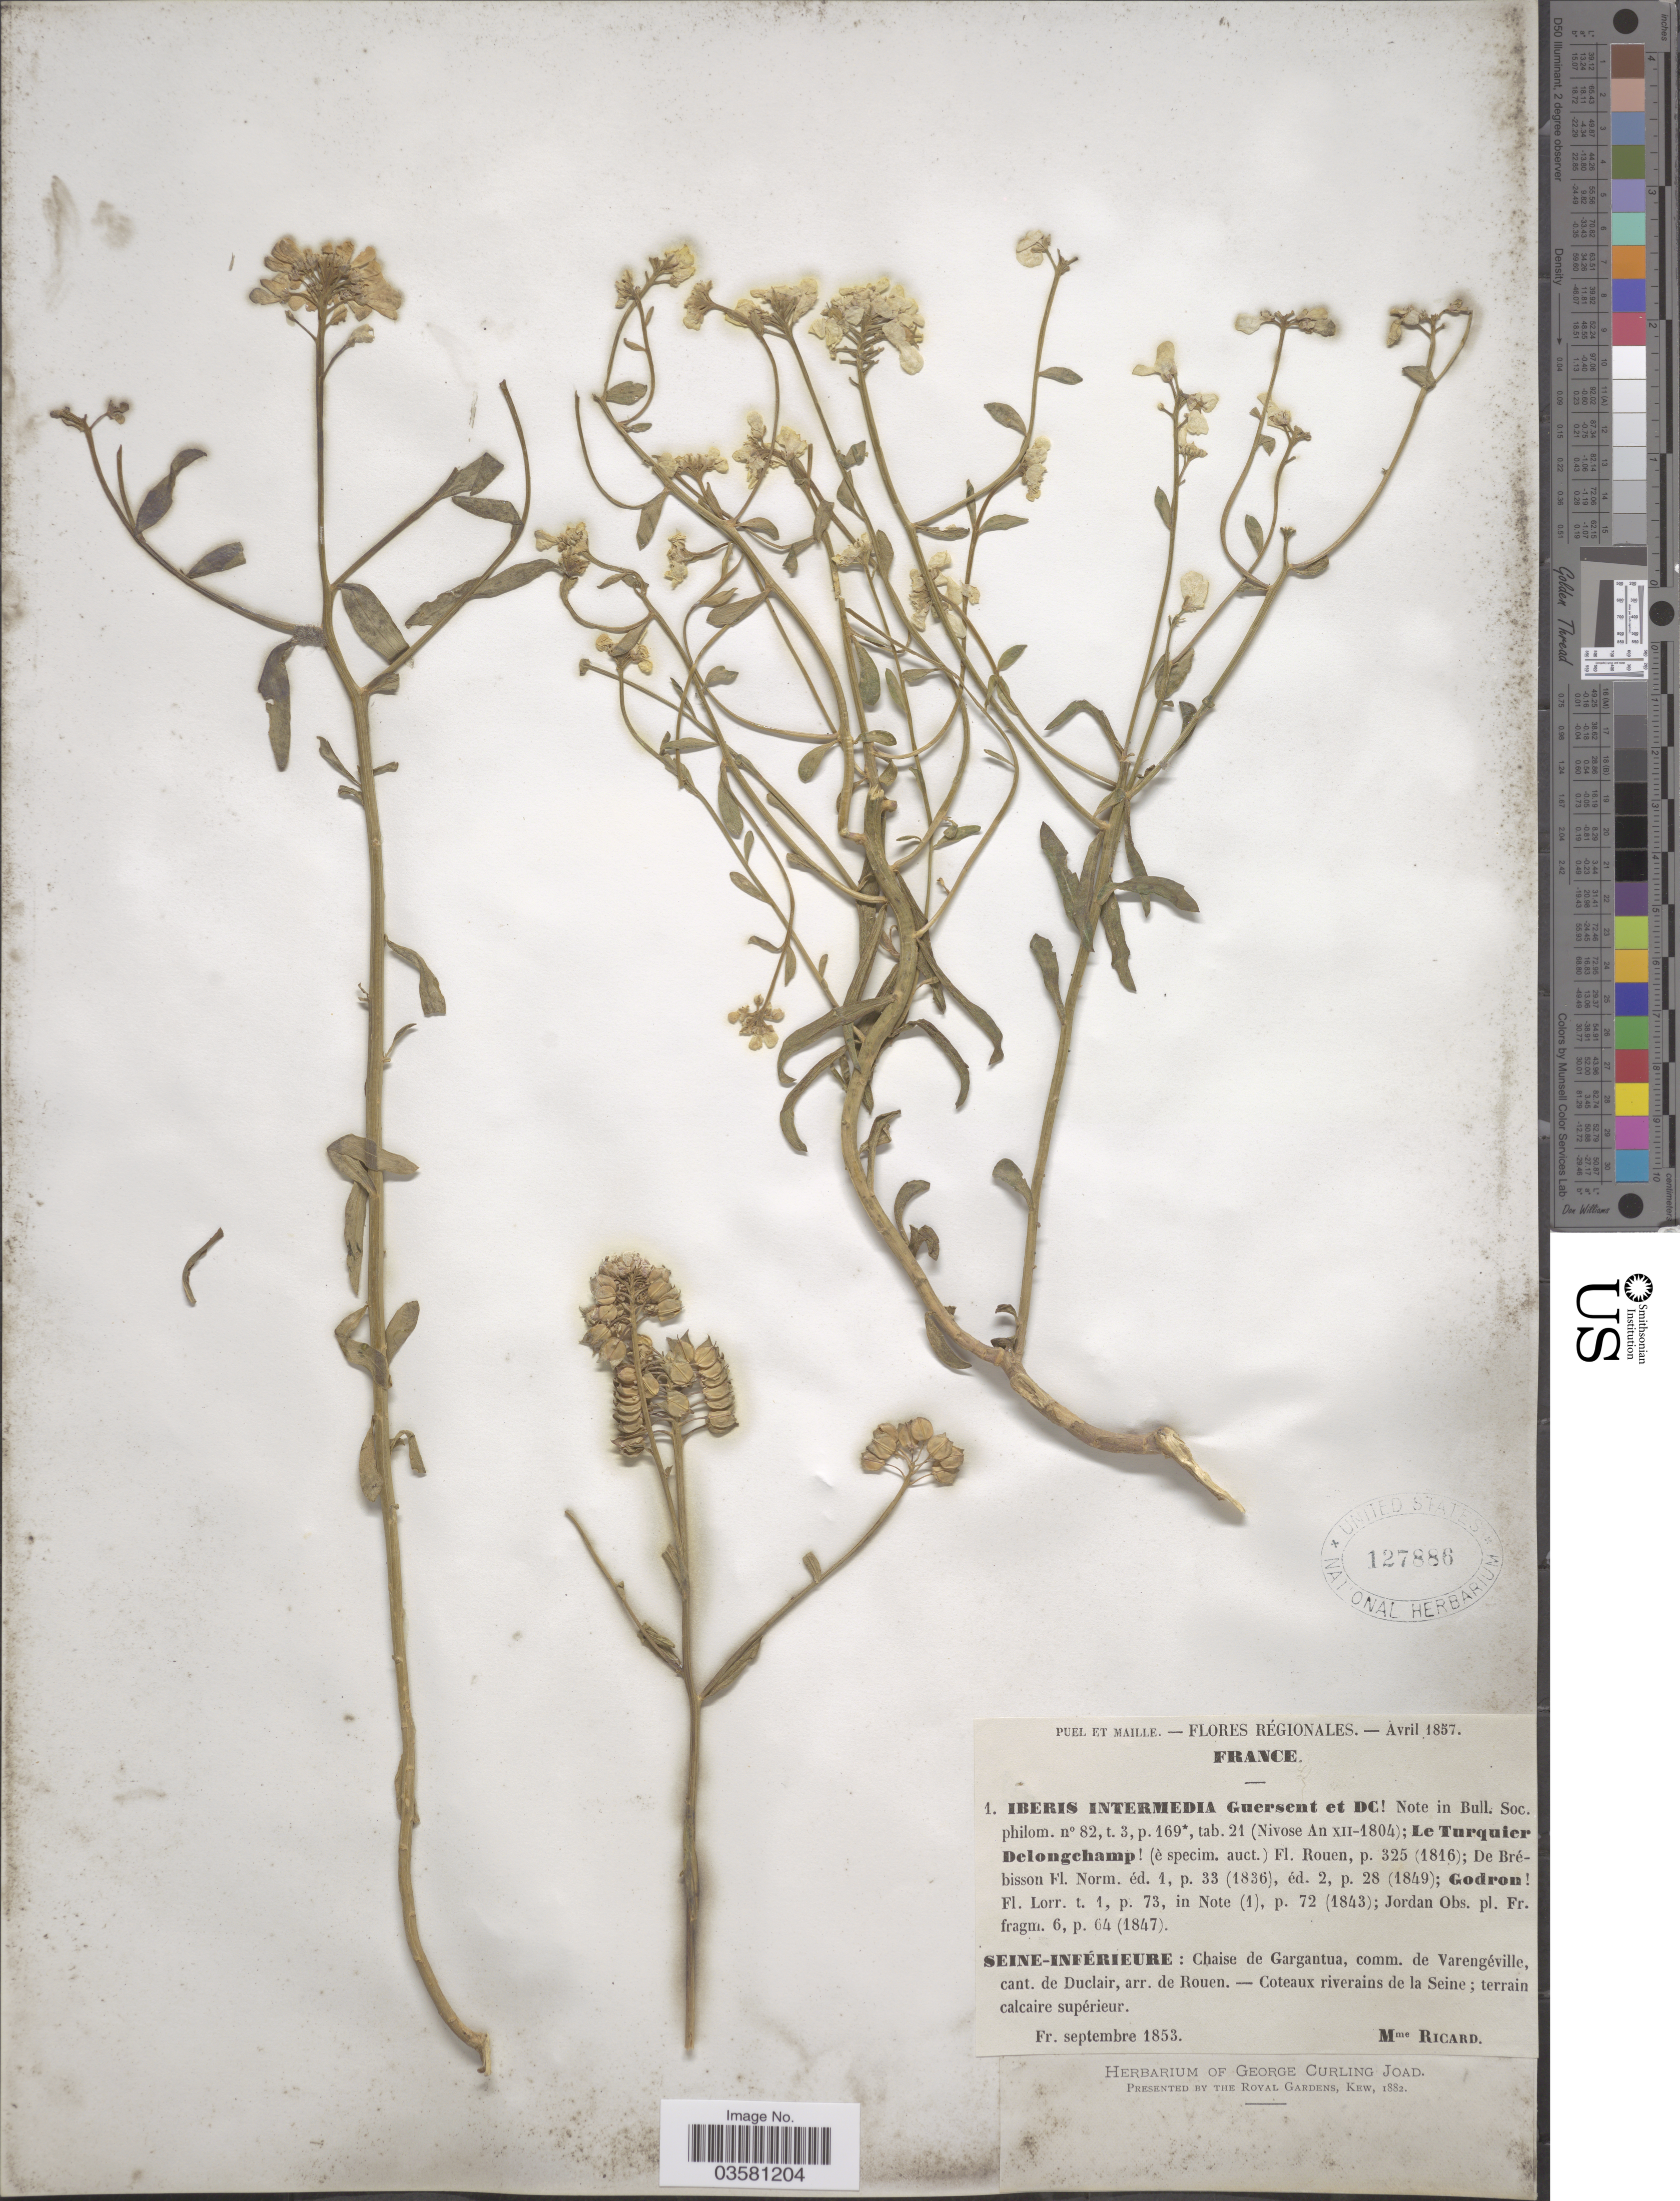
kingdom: Plantae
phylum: Tracheophyta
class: Magnoliopsida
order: Brassicales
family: Brassicaceae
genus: Iberis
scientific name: Iberis intermedia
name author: Guers.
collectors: Mme Ricard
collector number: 1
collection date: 1853-09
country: France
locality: Régionales. Seine-Inférieure: Chaise de Gargantua, comm. de Varengéville, cant. de Duclair, arr. de Rouen. - Coteaux riverains de la Seine.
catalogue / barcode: US 127886